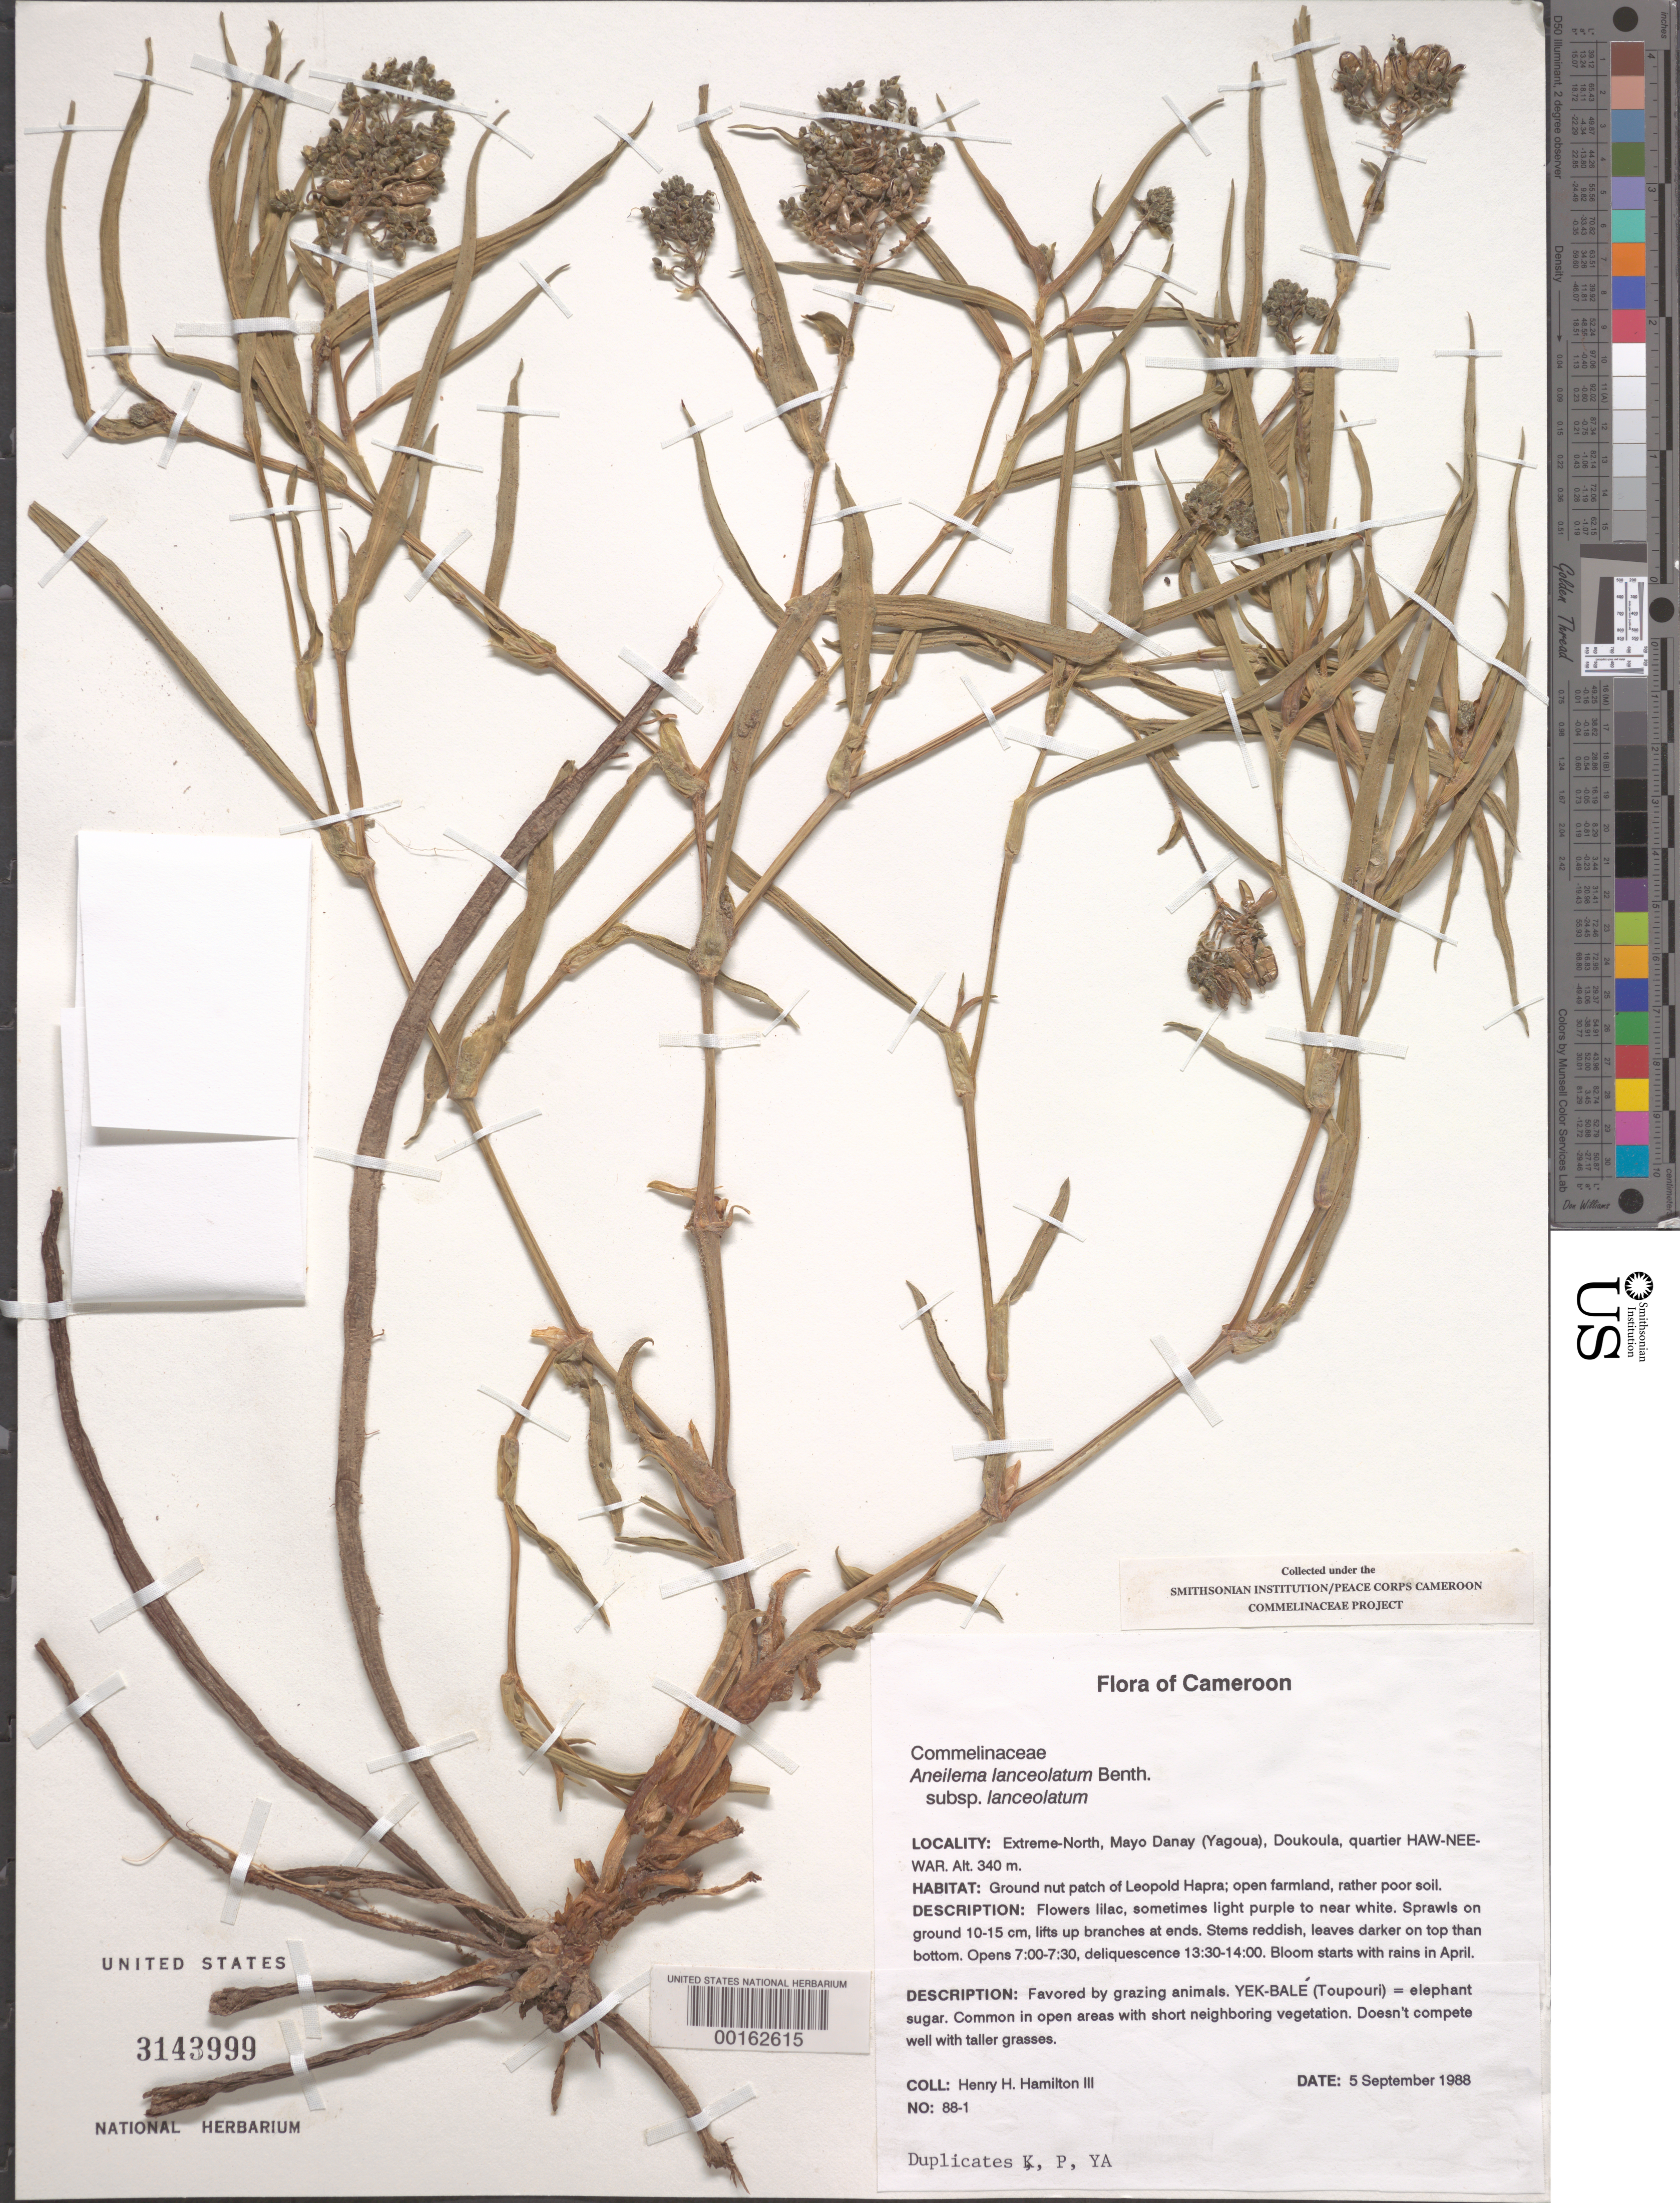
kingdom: Plantae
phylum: Tracheophyta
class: Liliopsida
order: Commelinales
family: Commelinaceae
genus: Aneilema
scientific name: Aneilema lanceolatum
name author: Benth.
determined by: Faden, Robert B., (US), Smithsonian Institution - National Museum of Natural History (UNITED STATES)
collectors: H. H. Hamilton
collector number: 88-1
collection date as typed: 05 Sep 1988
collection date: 1988-09-05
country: Cameroon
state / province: Extrême-nord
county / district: Mayo-danaï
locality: Yagoua dept., doukoula, quartier haw-nee-war. [yagoua dept. = mayo-danaï dept.]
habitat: Ground nut patch of leopold hapra; open farmland, poor soil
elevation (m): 340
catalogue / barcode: US 3143999